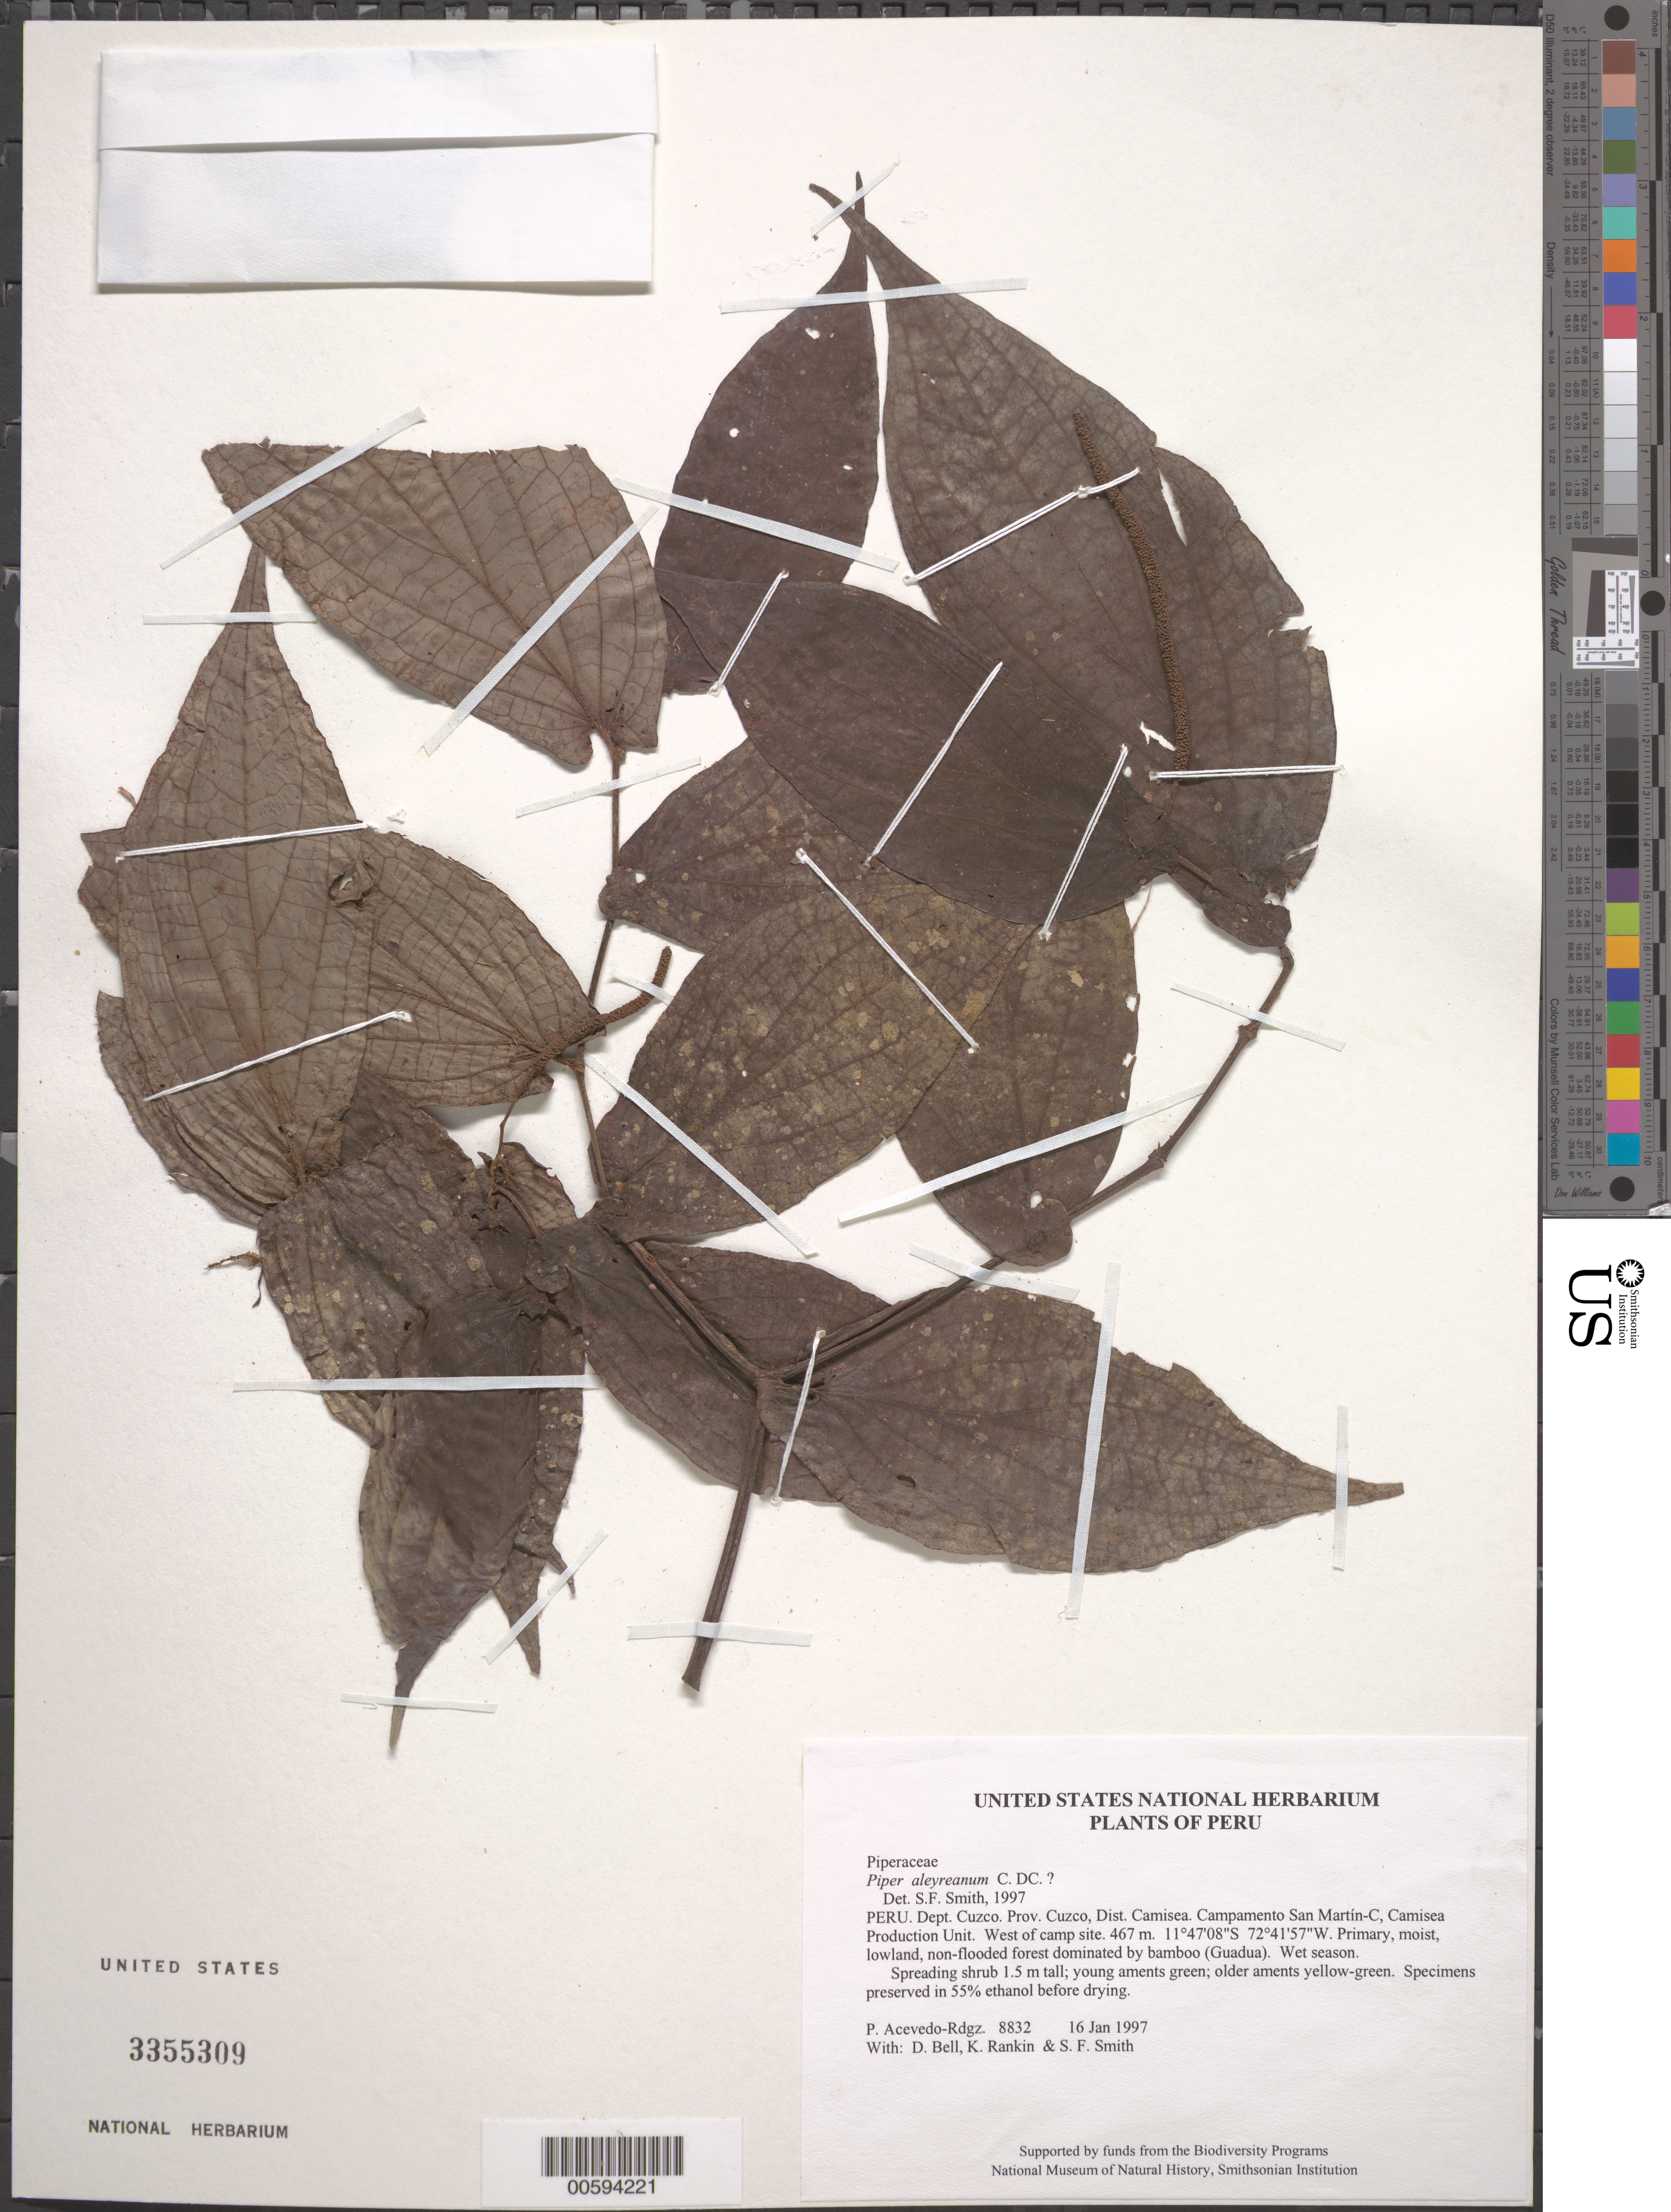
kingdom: Plantae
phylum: Tracheophyta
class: Magnoliopsida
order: Piperales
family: Piperaceae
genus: Piper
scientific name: Piper aleyreanum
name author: C. DC.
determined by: Smith, Stephen F., (US), NMNH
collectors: P. Acevedo-Rodr., D. A. Bell, K. B. Rankin & S.F. Smith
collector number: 8832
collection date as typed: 16 Jan 1997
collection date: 1997-01-16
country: Peru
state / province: Cusco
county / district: Cusco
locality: Districto Camisea, Campamento San Martín-C, Camisea Production Unit. West of camp site.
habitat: Primary, moist, lowland, non-flooded forest dominated by bamboo (Guadua). Wet season.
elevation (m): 467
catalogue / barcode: US 3355309